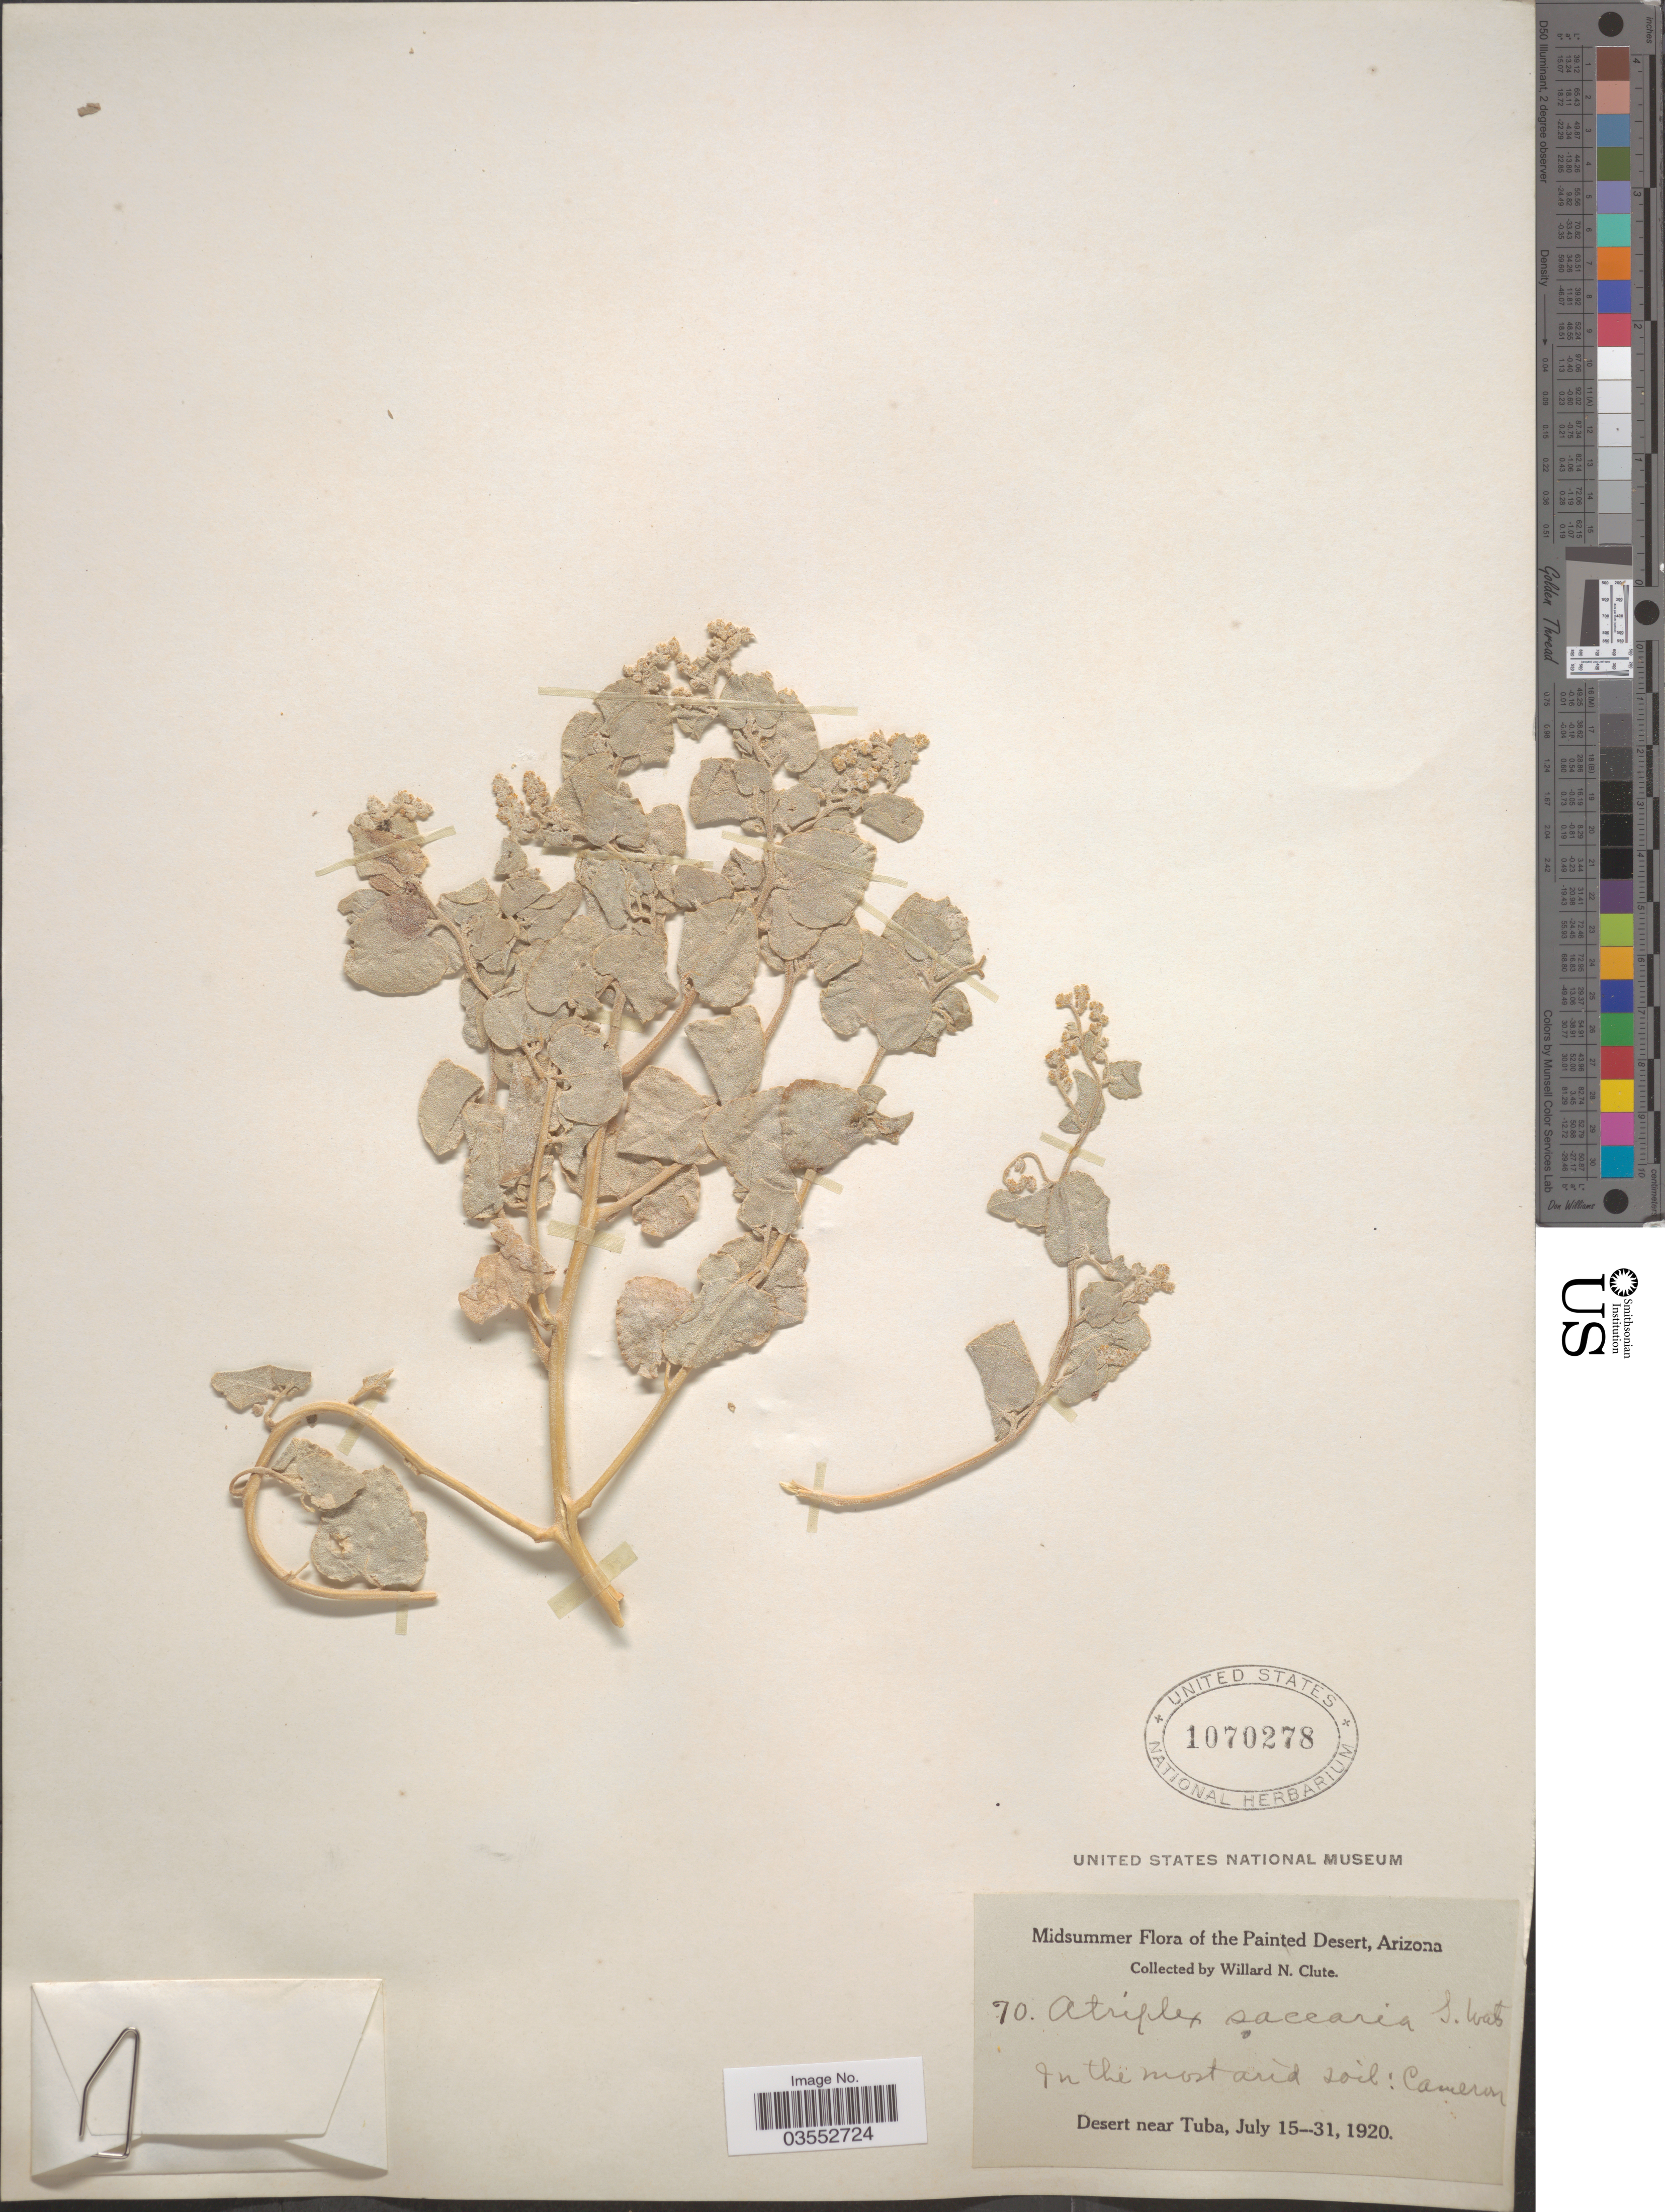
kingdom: Plantae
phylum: Tracheophyta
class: Magnoliopsida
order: Caryophyllales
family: Amaranthaceae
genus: Atriplex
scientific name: Atriplex saccaria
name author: S. Watson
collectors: W. N. Clute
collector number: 70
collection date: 1920-07-15/1920-07-31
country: United States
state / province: Arizona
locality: Painted Desert. Cameron. Desert near Tuba.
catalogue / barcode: US 1070278